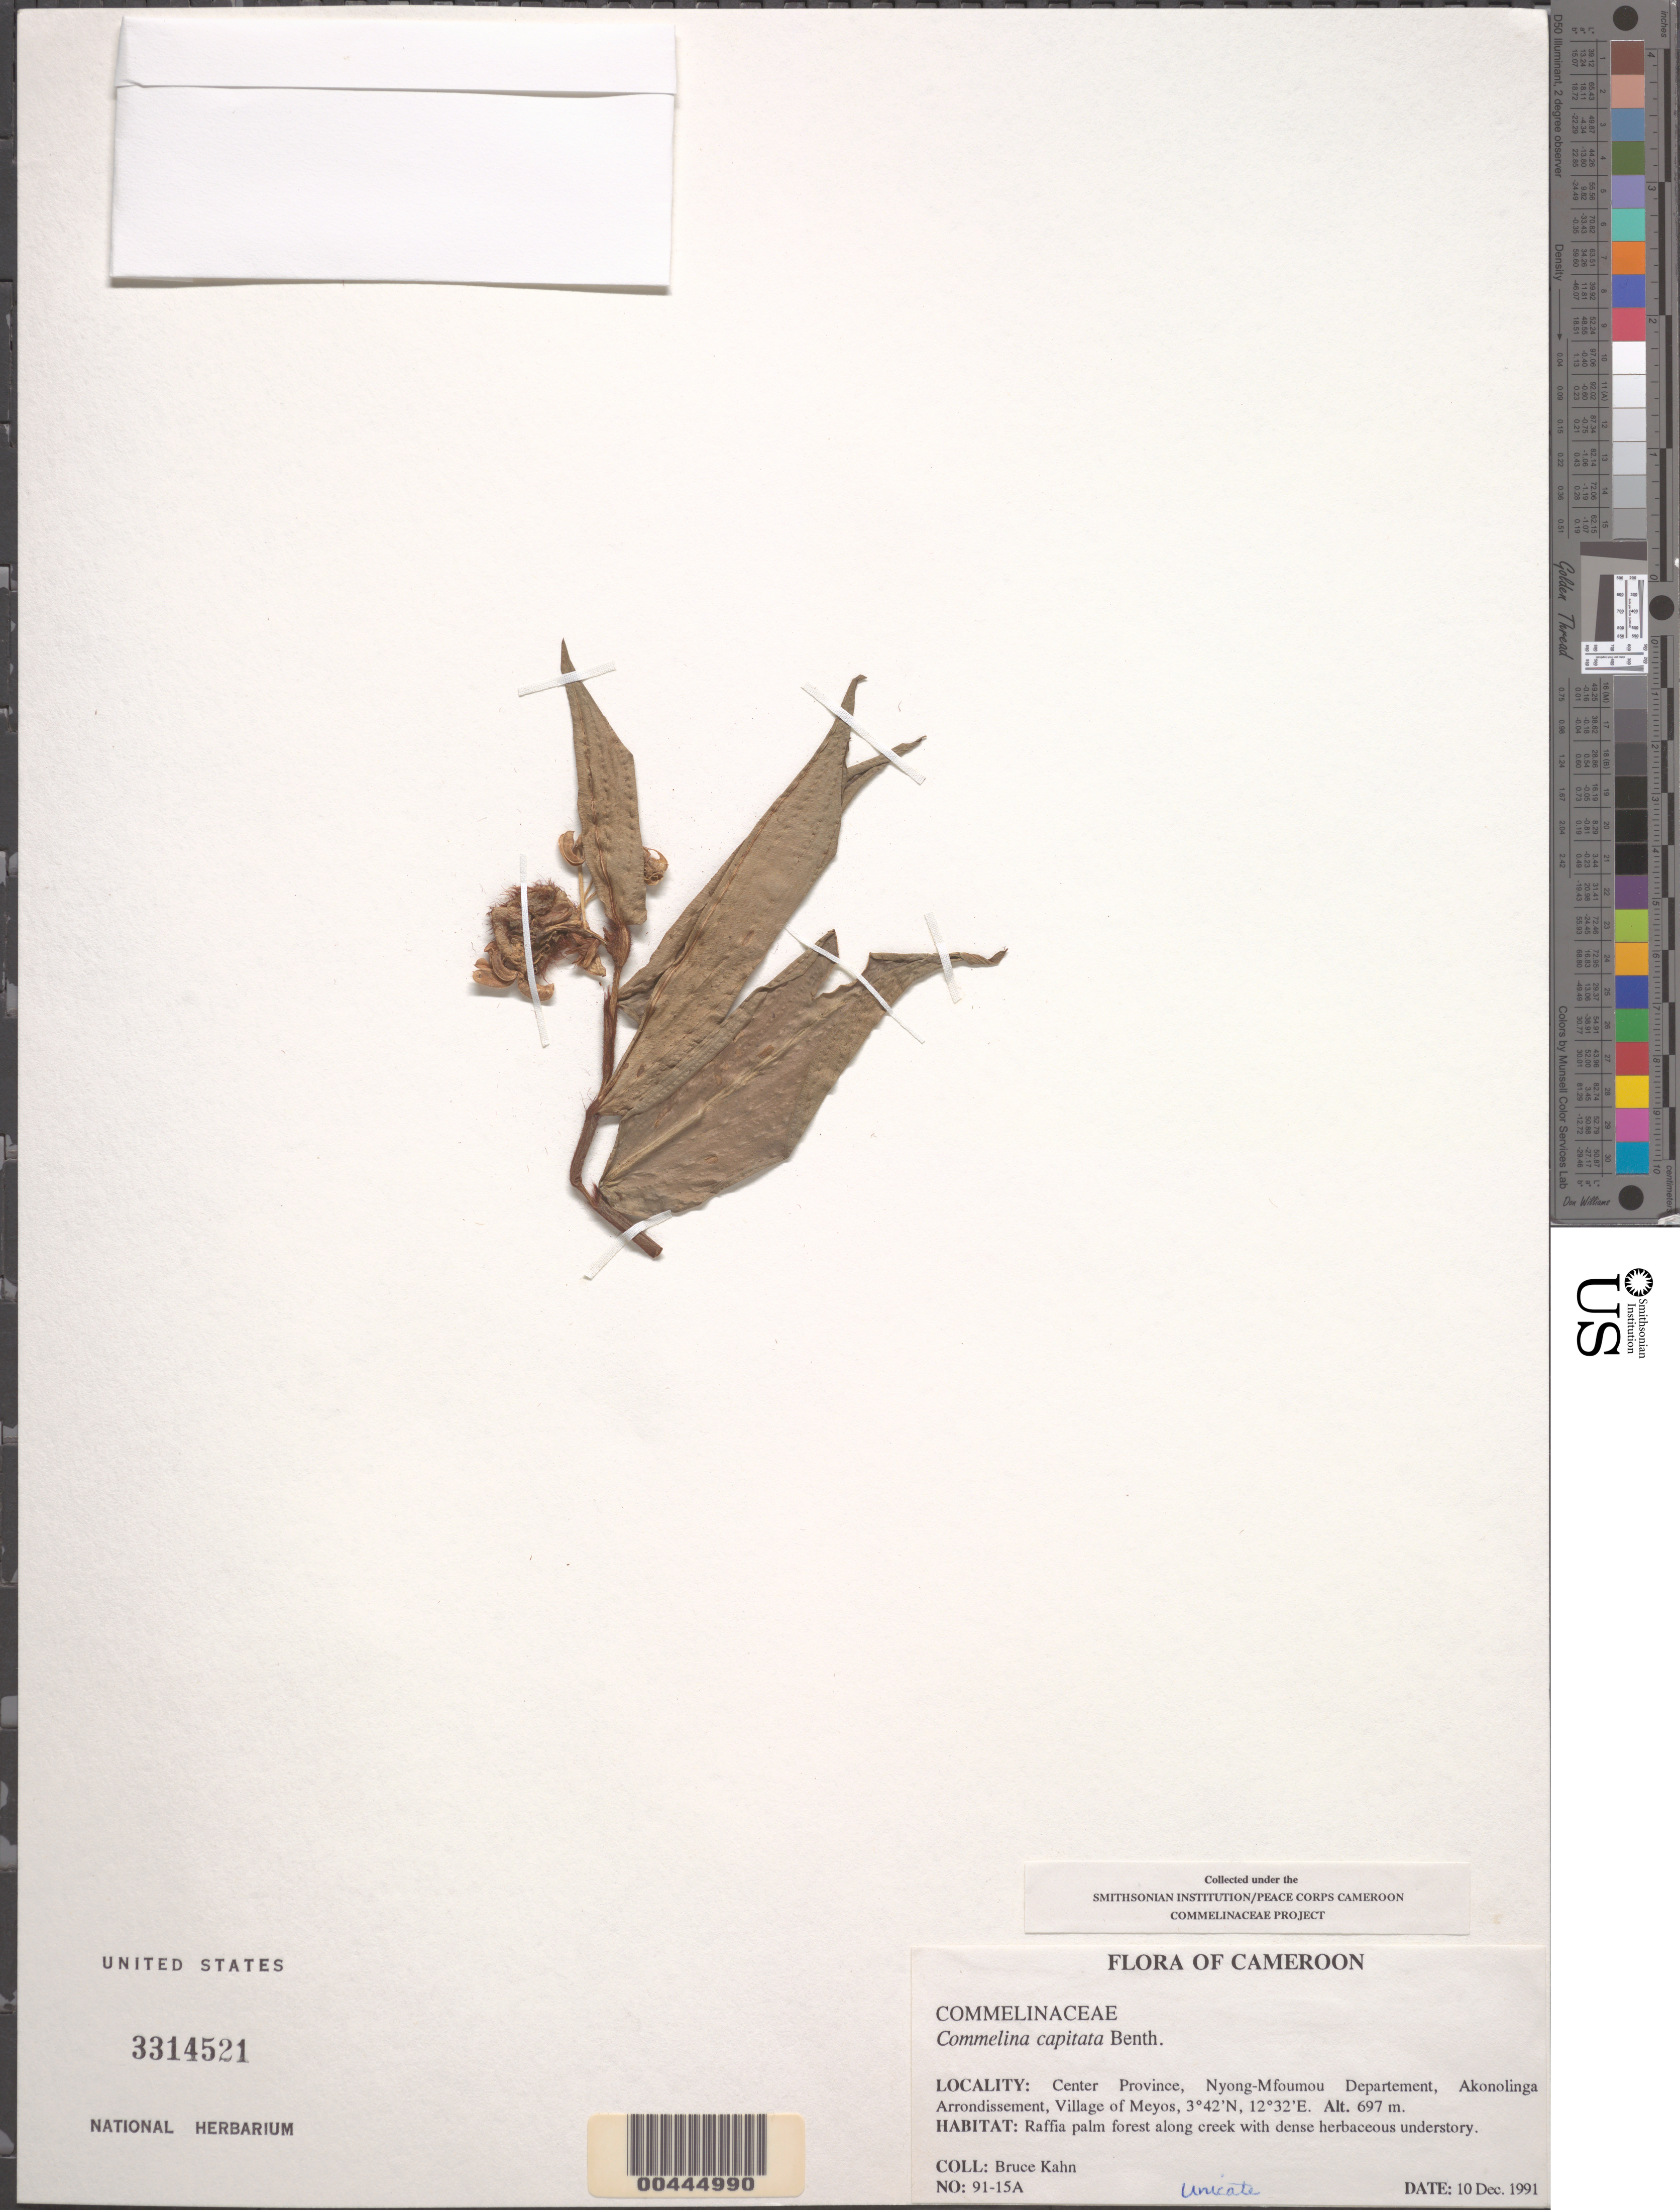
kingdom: Plantae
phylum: Tracheophyta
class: Liliopsida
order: Commelinales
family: Commelinaceae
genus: Commelina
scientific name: Commelina capitata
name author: Benth.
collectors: B. Kahn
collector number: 91-15a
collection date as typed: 10 Dec 1991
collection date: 1991-12-10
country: Cameroon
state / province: Centre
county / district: Nyong-et-mfoumou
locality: Nyong-mfoumou dept., akonolinga arrondissement, meyos village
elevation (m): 697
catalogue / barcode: US 3314521